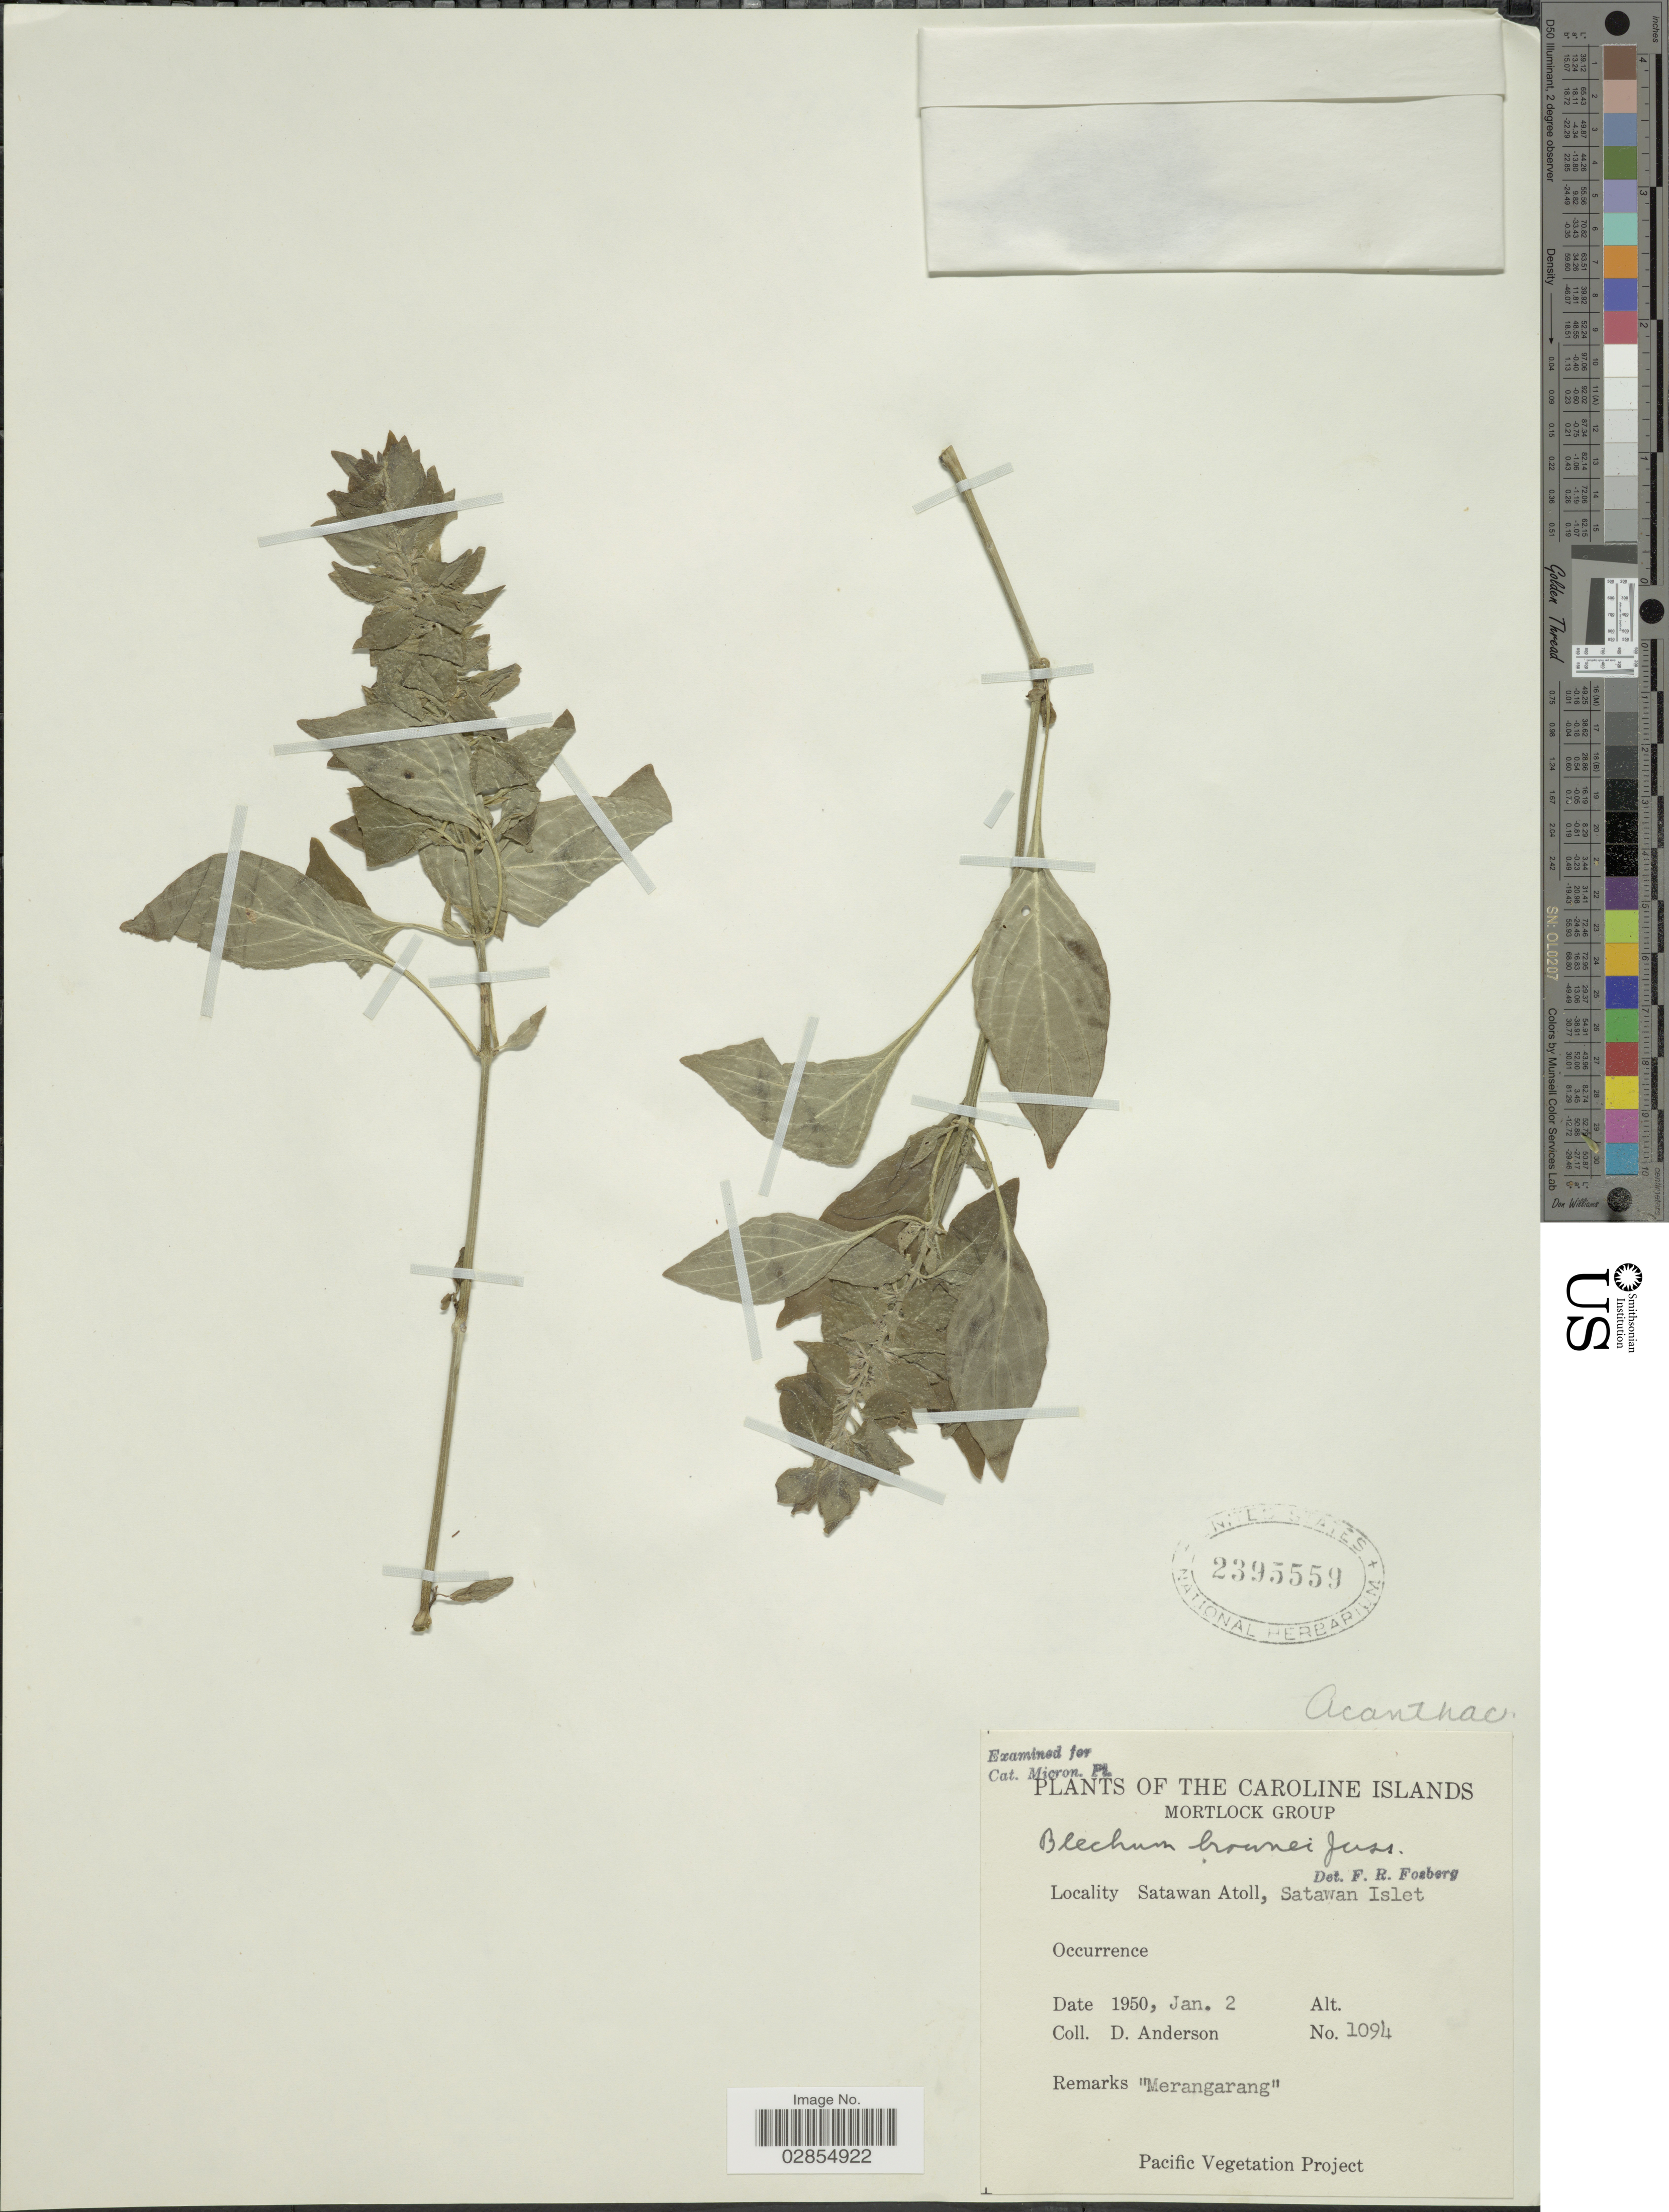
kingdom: Plantae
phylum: Tracheophyta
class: Magnoliopsida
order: Lamiales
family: Acanthaceae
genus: Blechum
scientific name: Blechum pyramidatum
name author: (Lam.) Urb.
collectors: D. Anderson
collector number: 1094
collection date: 1950-01-02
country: Micronesia, Federated States of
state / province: Truk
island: Satawan Atoll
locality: Caroline Islands. Mortlock Group. Satawan Atoll, Satawan Islet.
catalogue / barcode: US 2395559